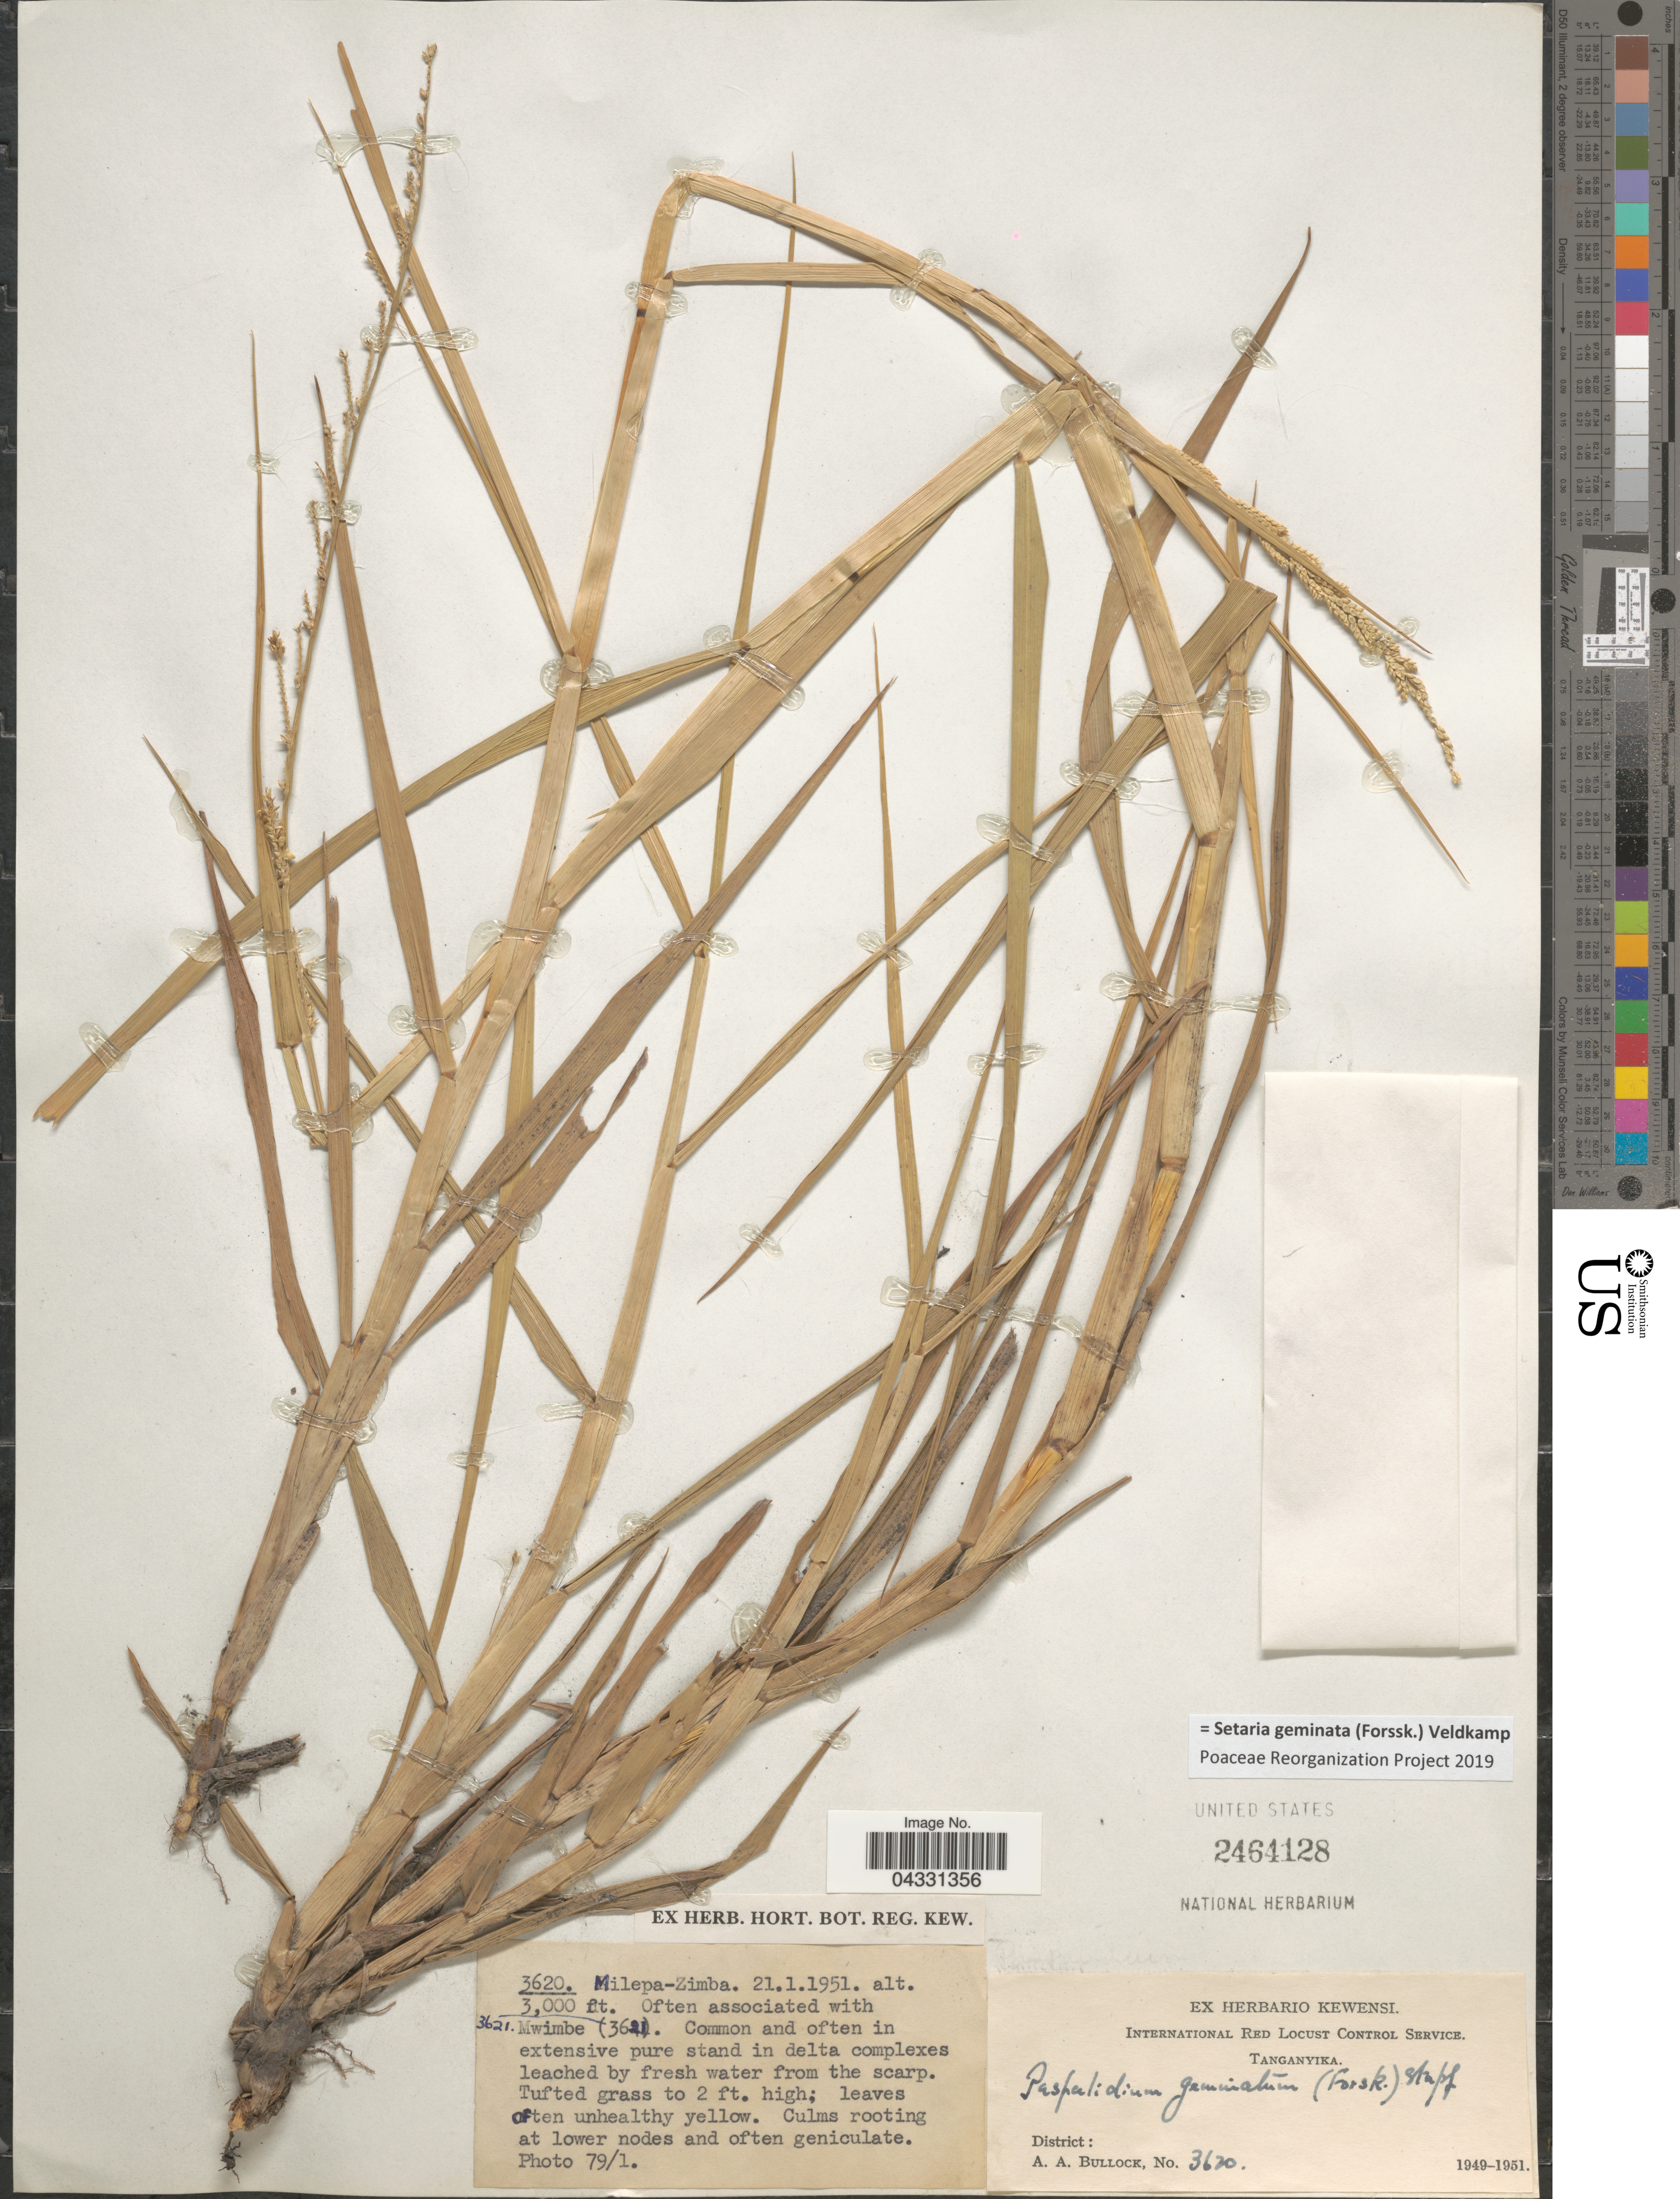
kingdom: Plantae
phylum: Tracheophyta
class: Liliopsida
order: Poales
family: Poaceae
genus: Setaria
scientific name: Setaria geminata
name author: (Forssk.) Veldkamp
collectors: A. Bullock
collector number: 3620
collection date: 1951-01-21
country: Tanzania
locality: Milepa-Zimba. Tanganyika.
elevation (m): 914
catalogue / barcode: US 2464128